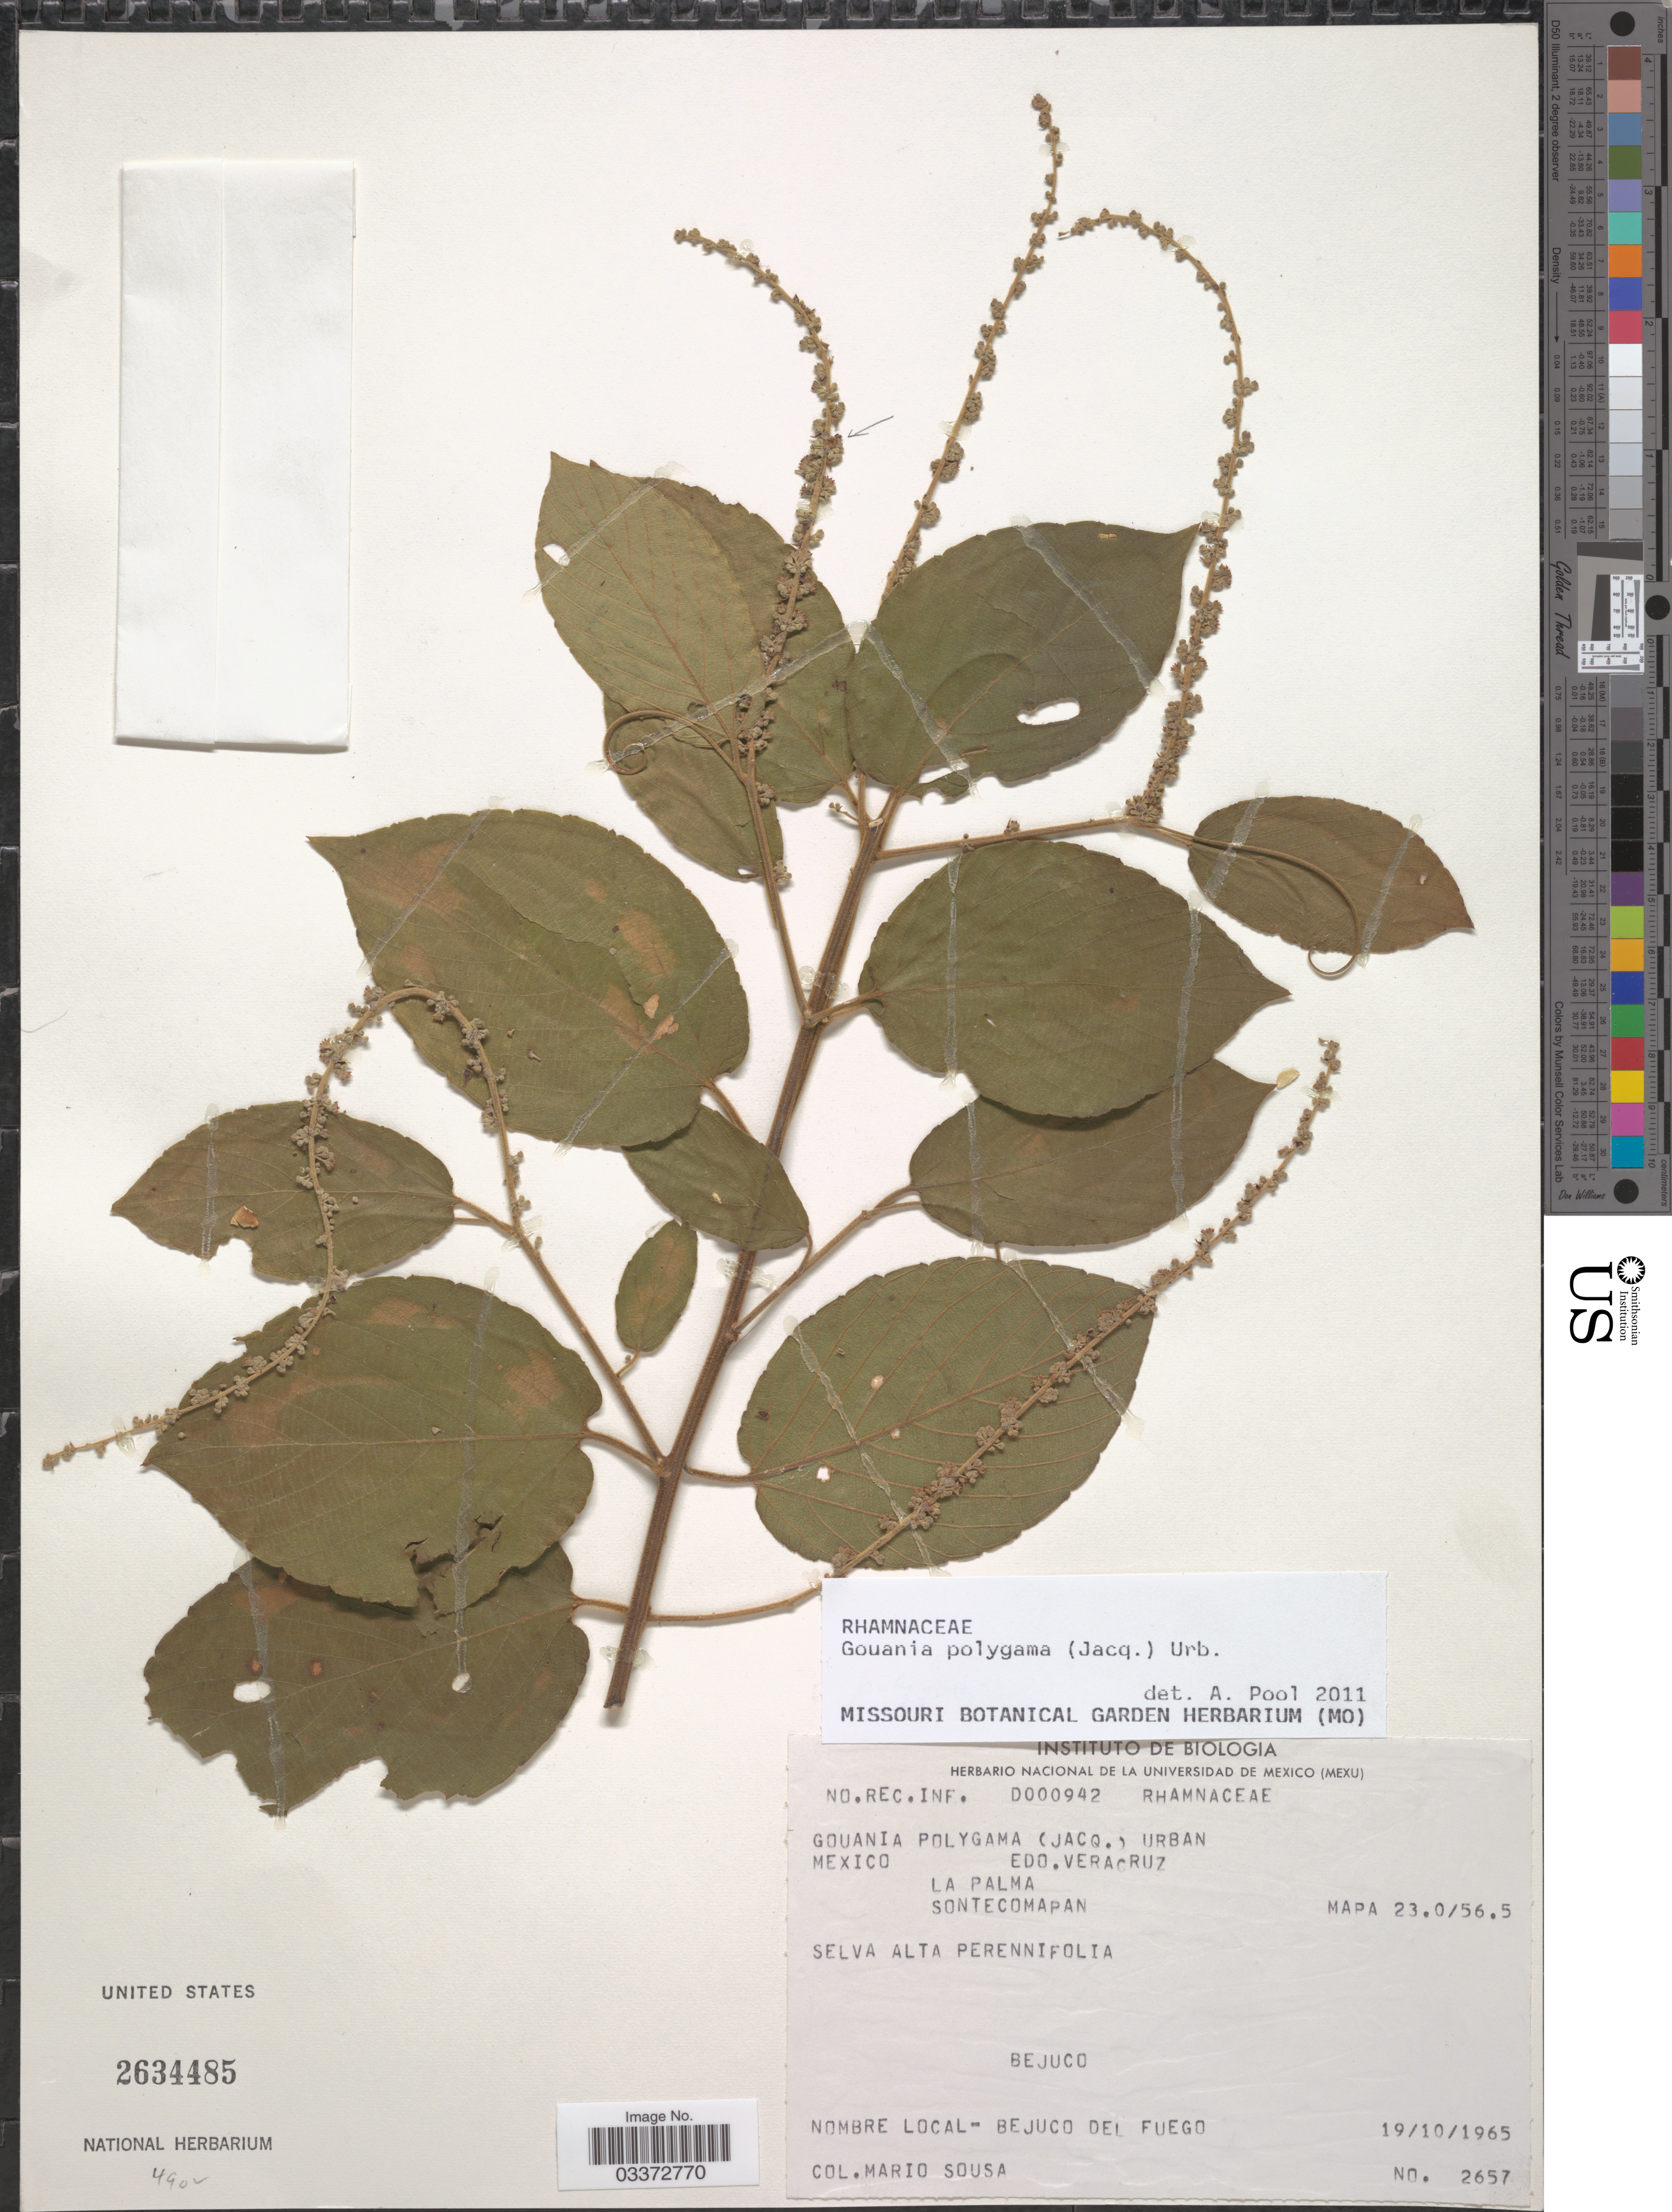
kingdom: Plantae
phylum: Tracheophyta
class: Magnoliopsida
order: Rosales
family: Rhamnaceae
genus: Gouania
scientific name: Gouania polygama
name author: (Jacq.) Urb.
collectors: M. Sousa S.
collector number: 2657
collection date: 1965-10-19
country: Mexico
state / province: Veracruz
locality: Edo. Veracruz. La Palma. Sontecomapan. Mapa 23.0/56.5.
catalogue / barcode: US 2634485